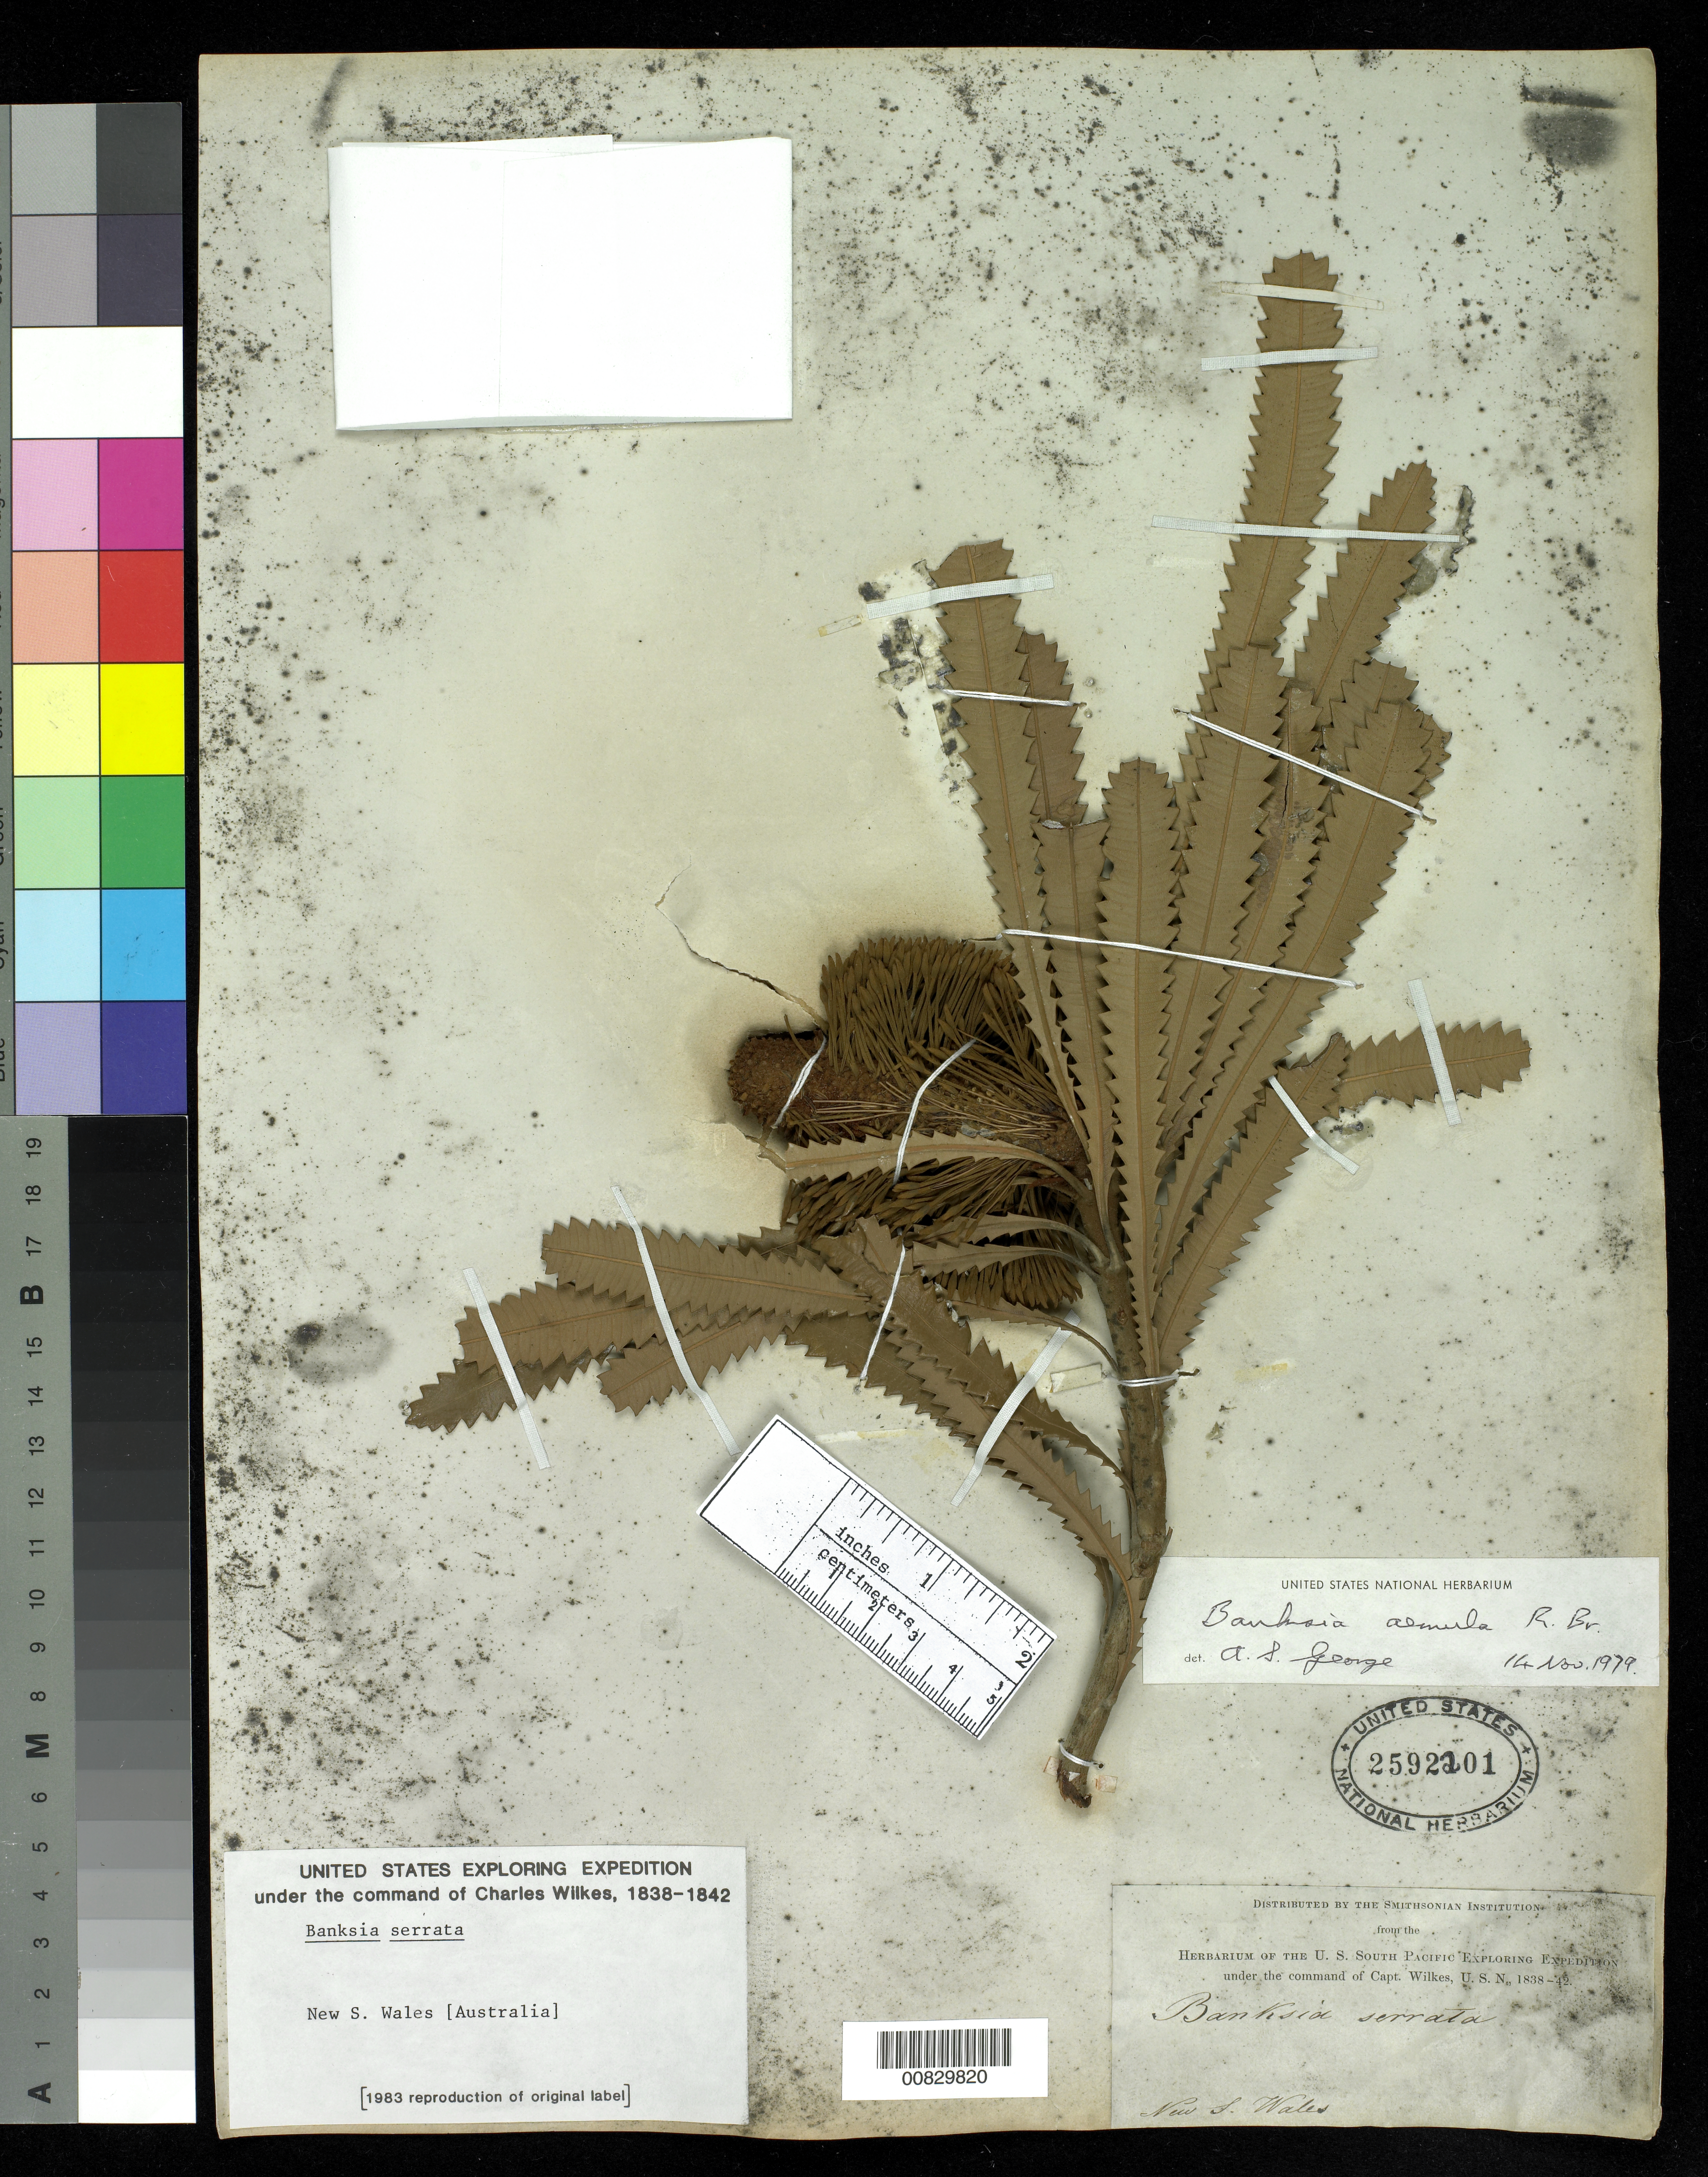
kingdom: Plantae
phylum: Tracheophyta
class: Magnoliopsida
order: Proteales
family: Proteaceae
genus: Banksia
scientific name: Banksia aemula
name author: R. Br.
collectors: Wilkes Explor. Exped.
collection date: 1838/1842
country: Australia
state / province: New South Wales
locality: New S. Wales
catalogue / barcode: US 2592201